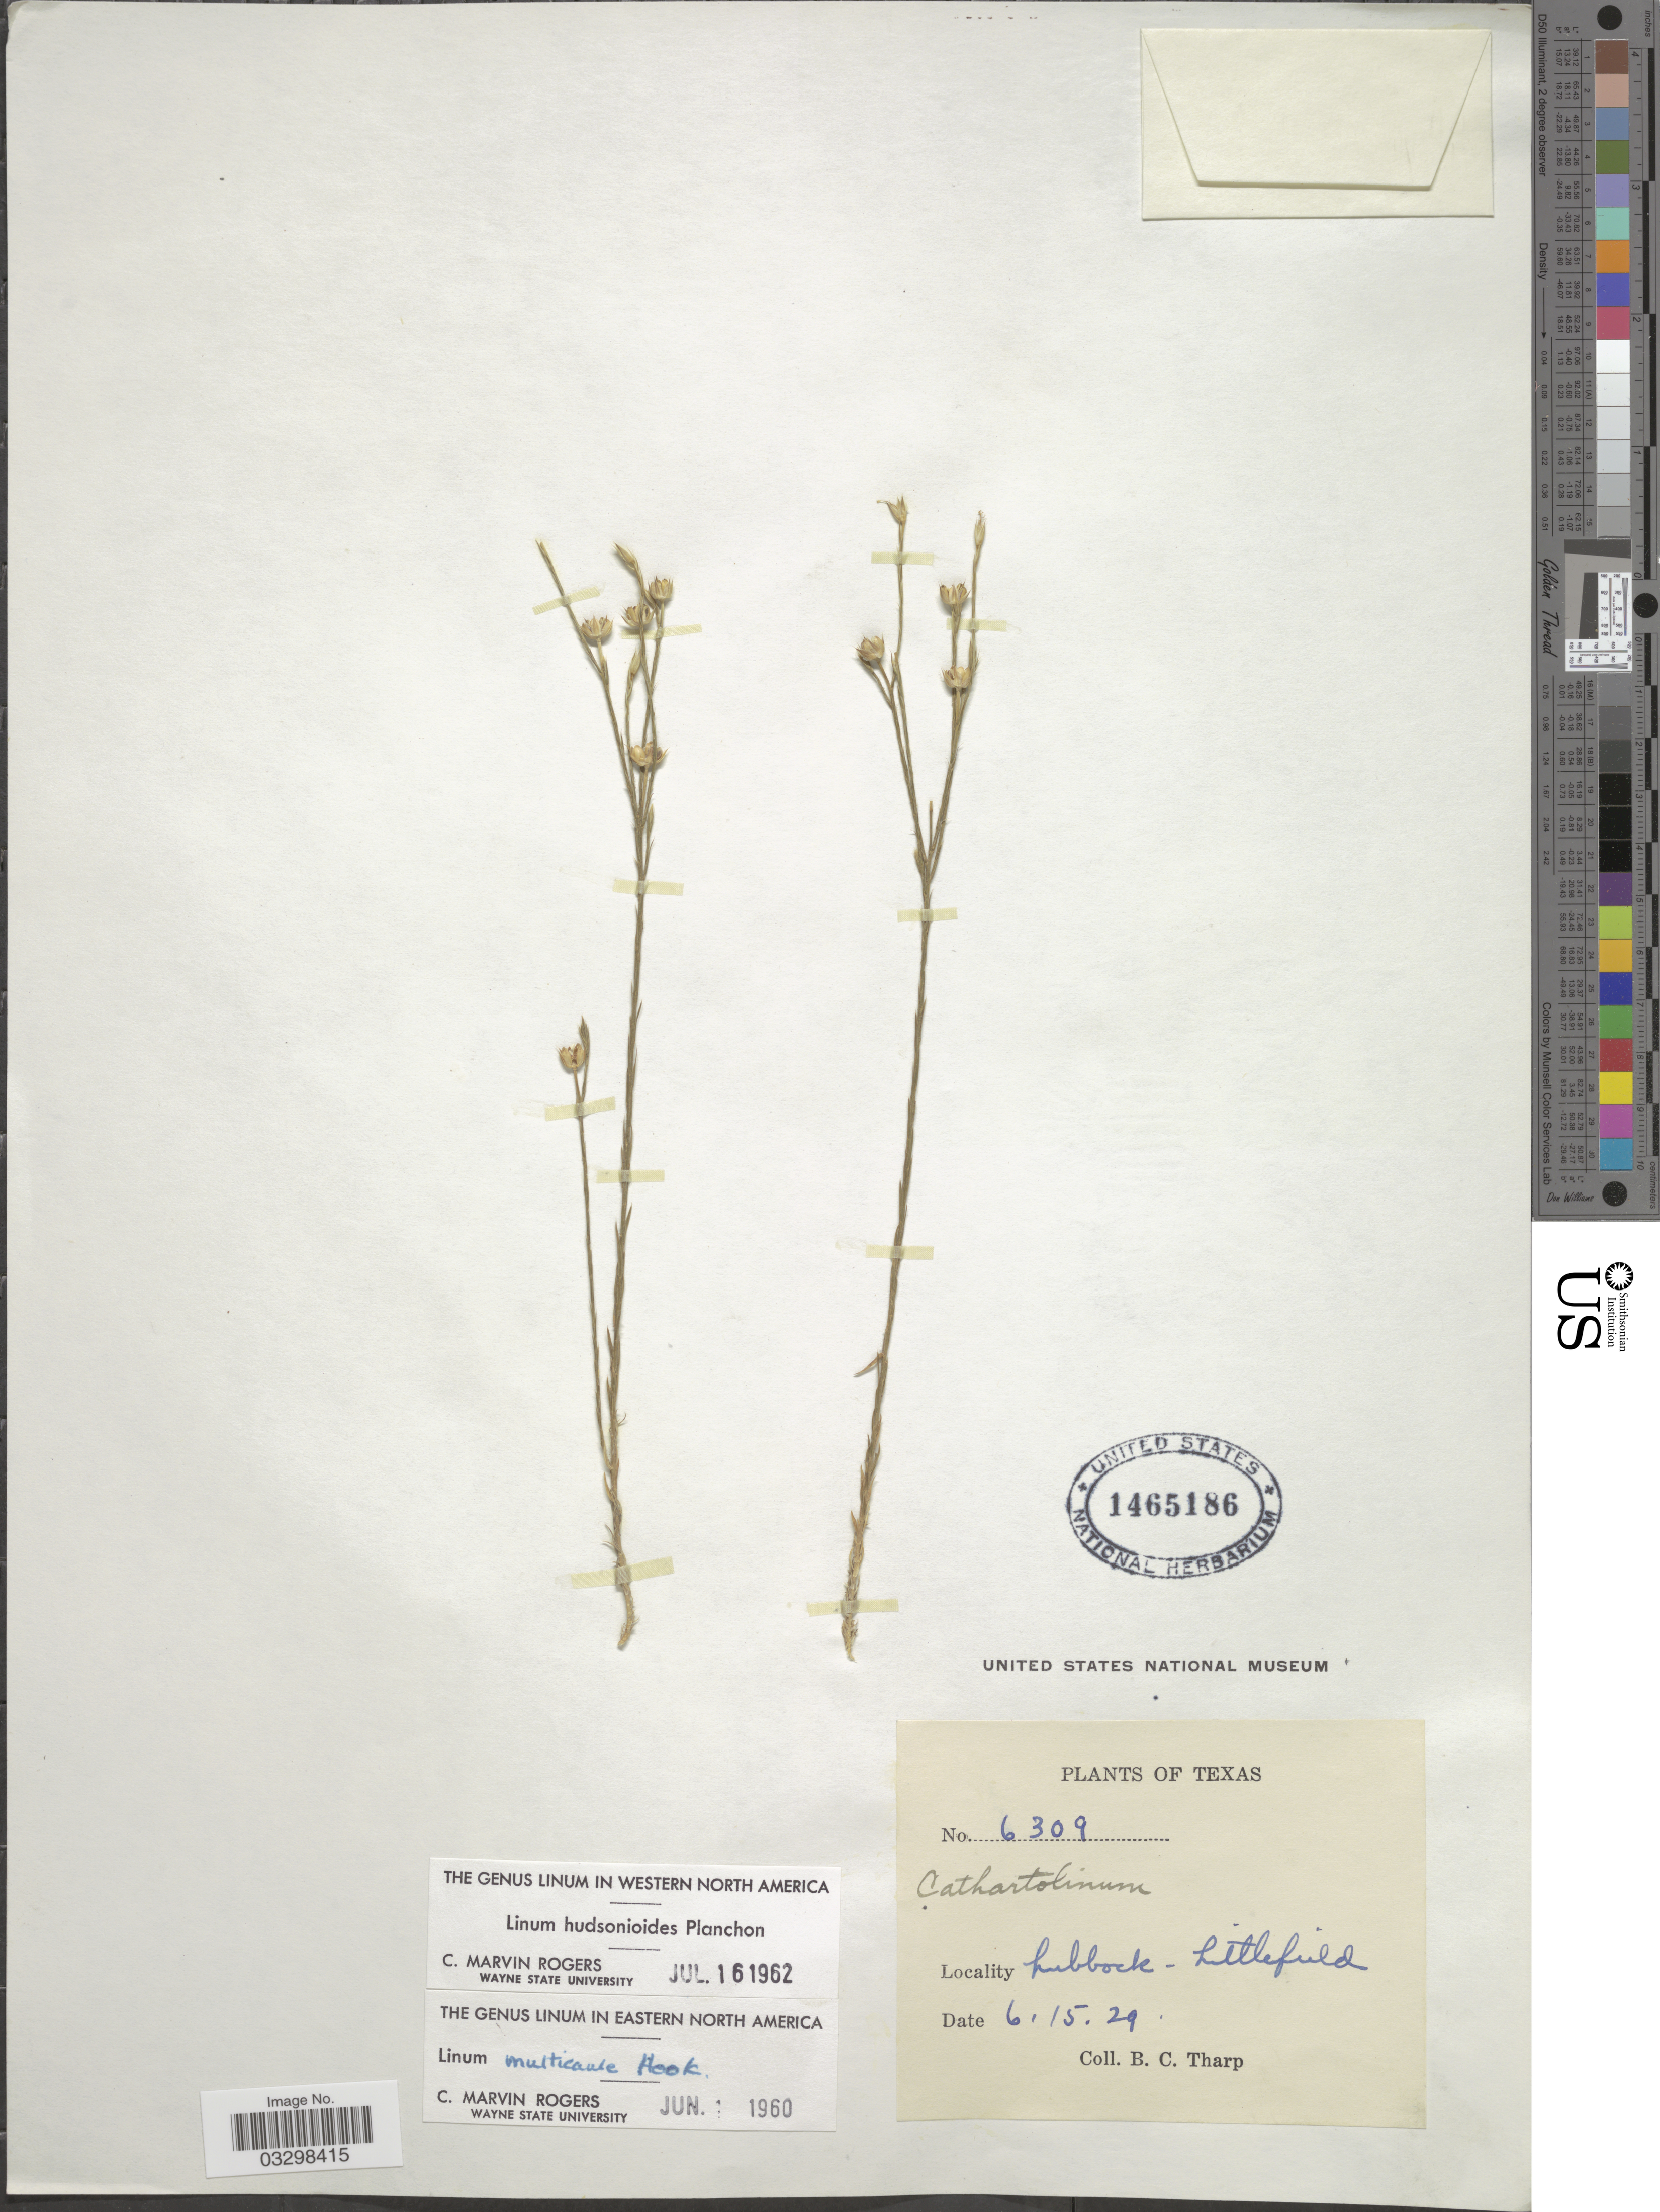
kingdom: Plantae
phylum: Tracheophyta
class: Magnoliopsida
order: Malpighiales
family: Linaceae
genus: Linum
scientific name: Linum hudsonioides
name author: Planch.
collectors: B. C. Tharp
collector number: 6309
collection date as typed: Transcribed d/m/y: 15/6/29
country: United States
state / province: Texas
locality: Hubbock - Littlefield.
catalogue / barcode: US 1465186